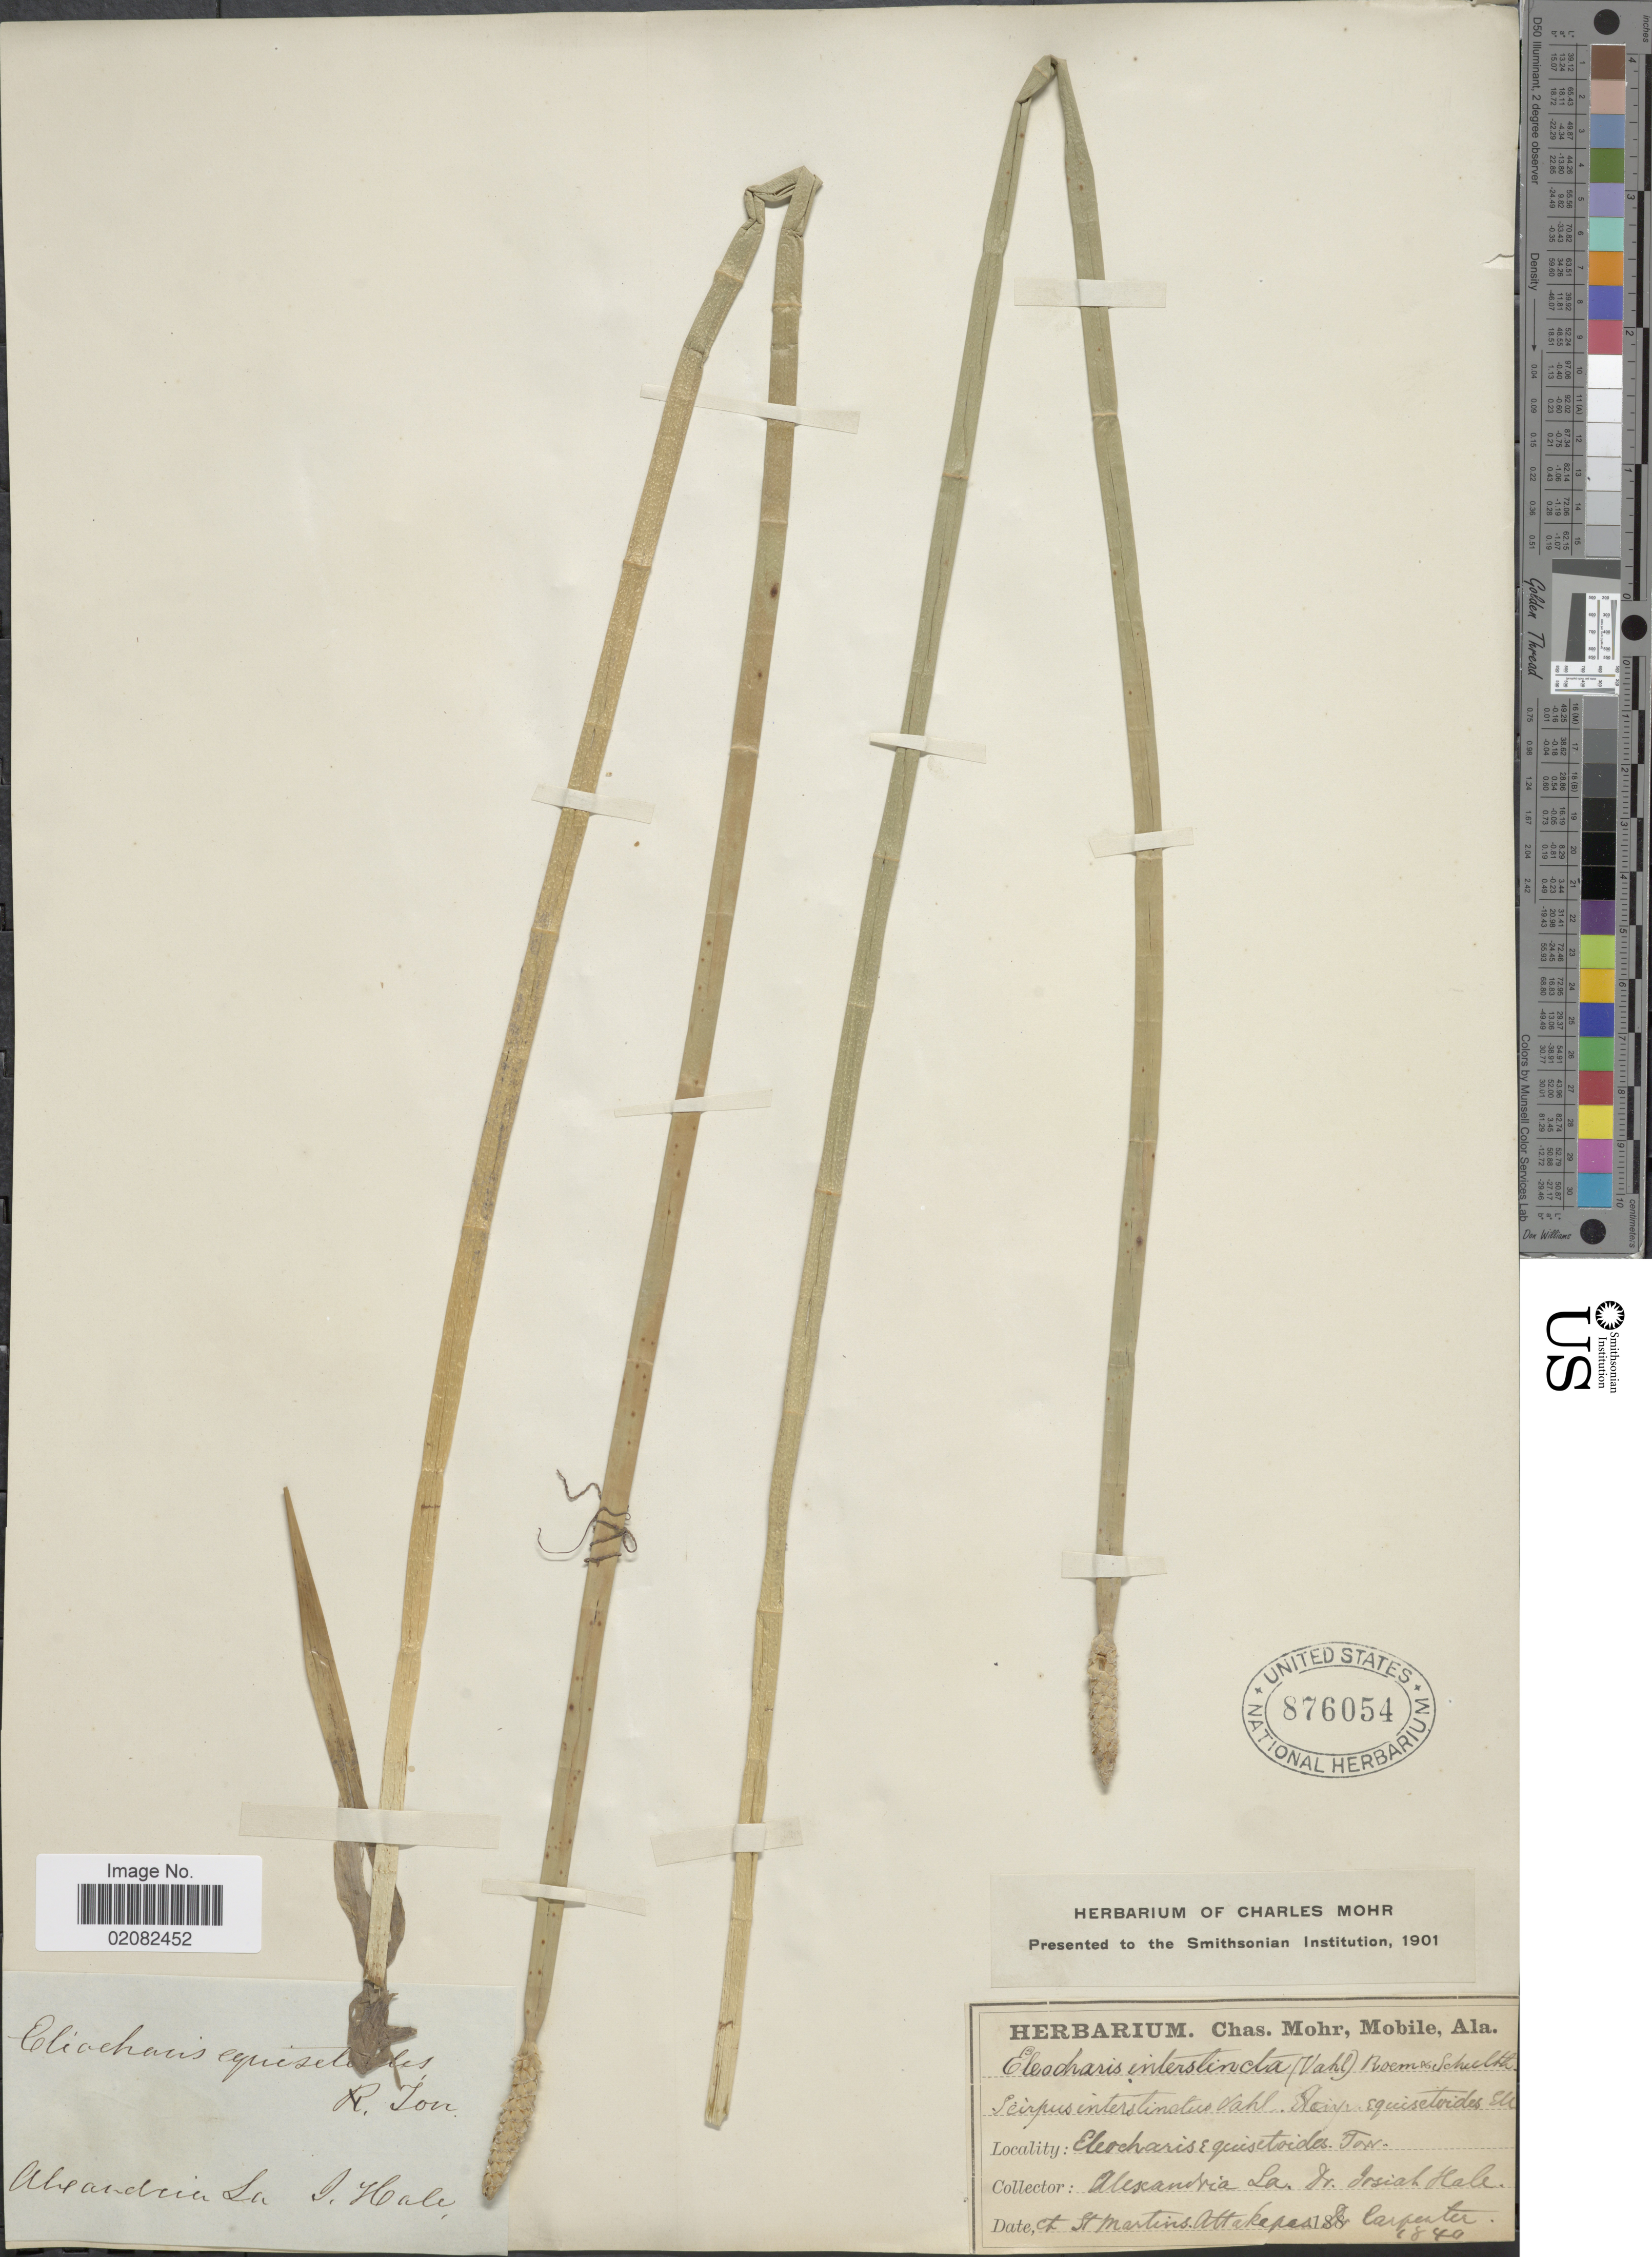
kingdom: Plantae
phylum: Tracheophyta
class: Liliopsida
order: Poales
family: Cyperaceae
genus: Eleocharis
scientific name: Eleocharis equisetoides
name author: (Elliott) Torr.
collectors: J. Hale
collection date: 1840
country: United States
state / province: Louisiana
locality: Alexandria, La., Ct St Martins, Attakapas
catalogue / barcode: US 876054